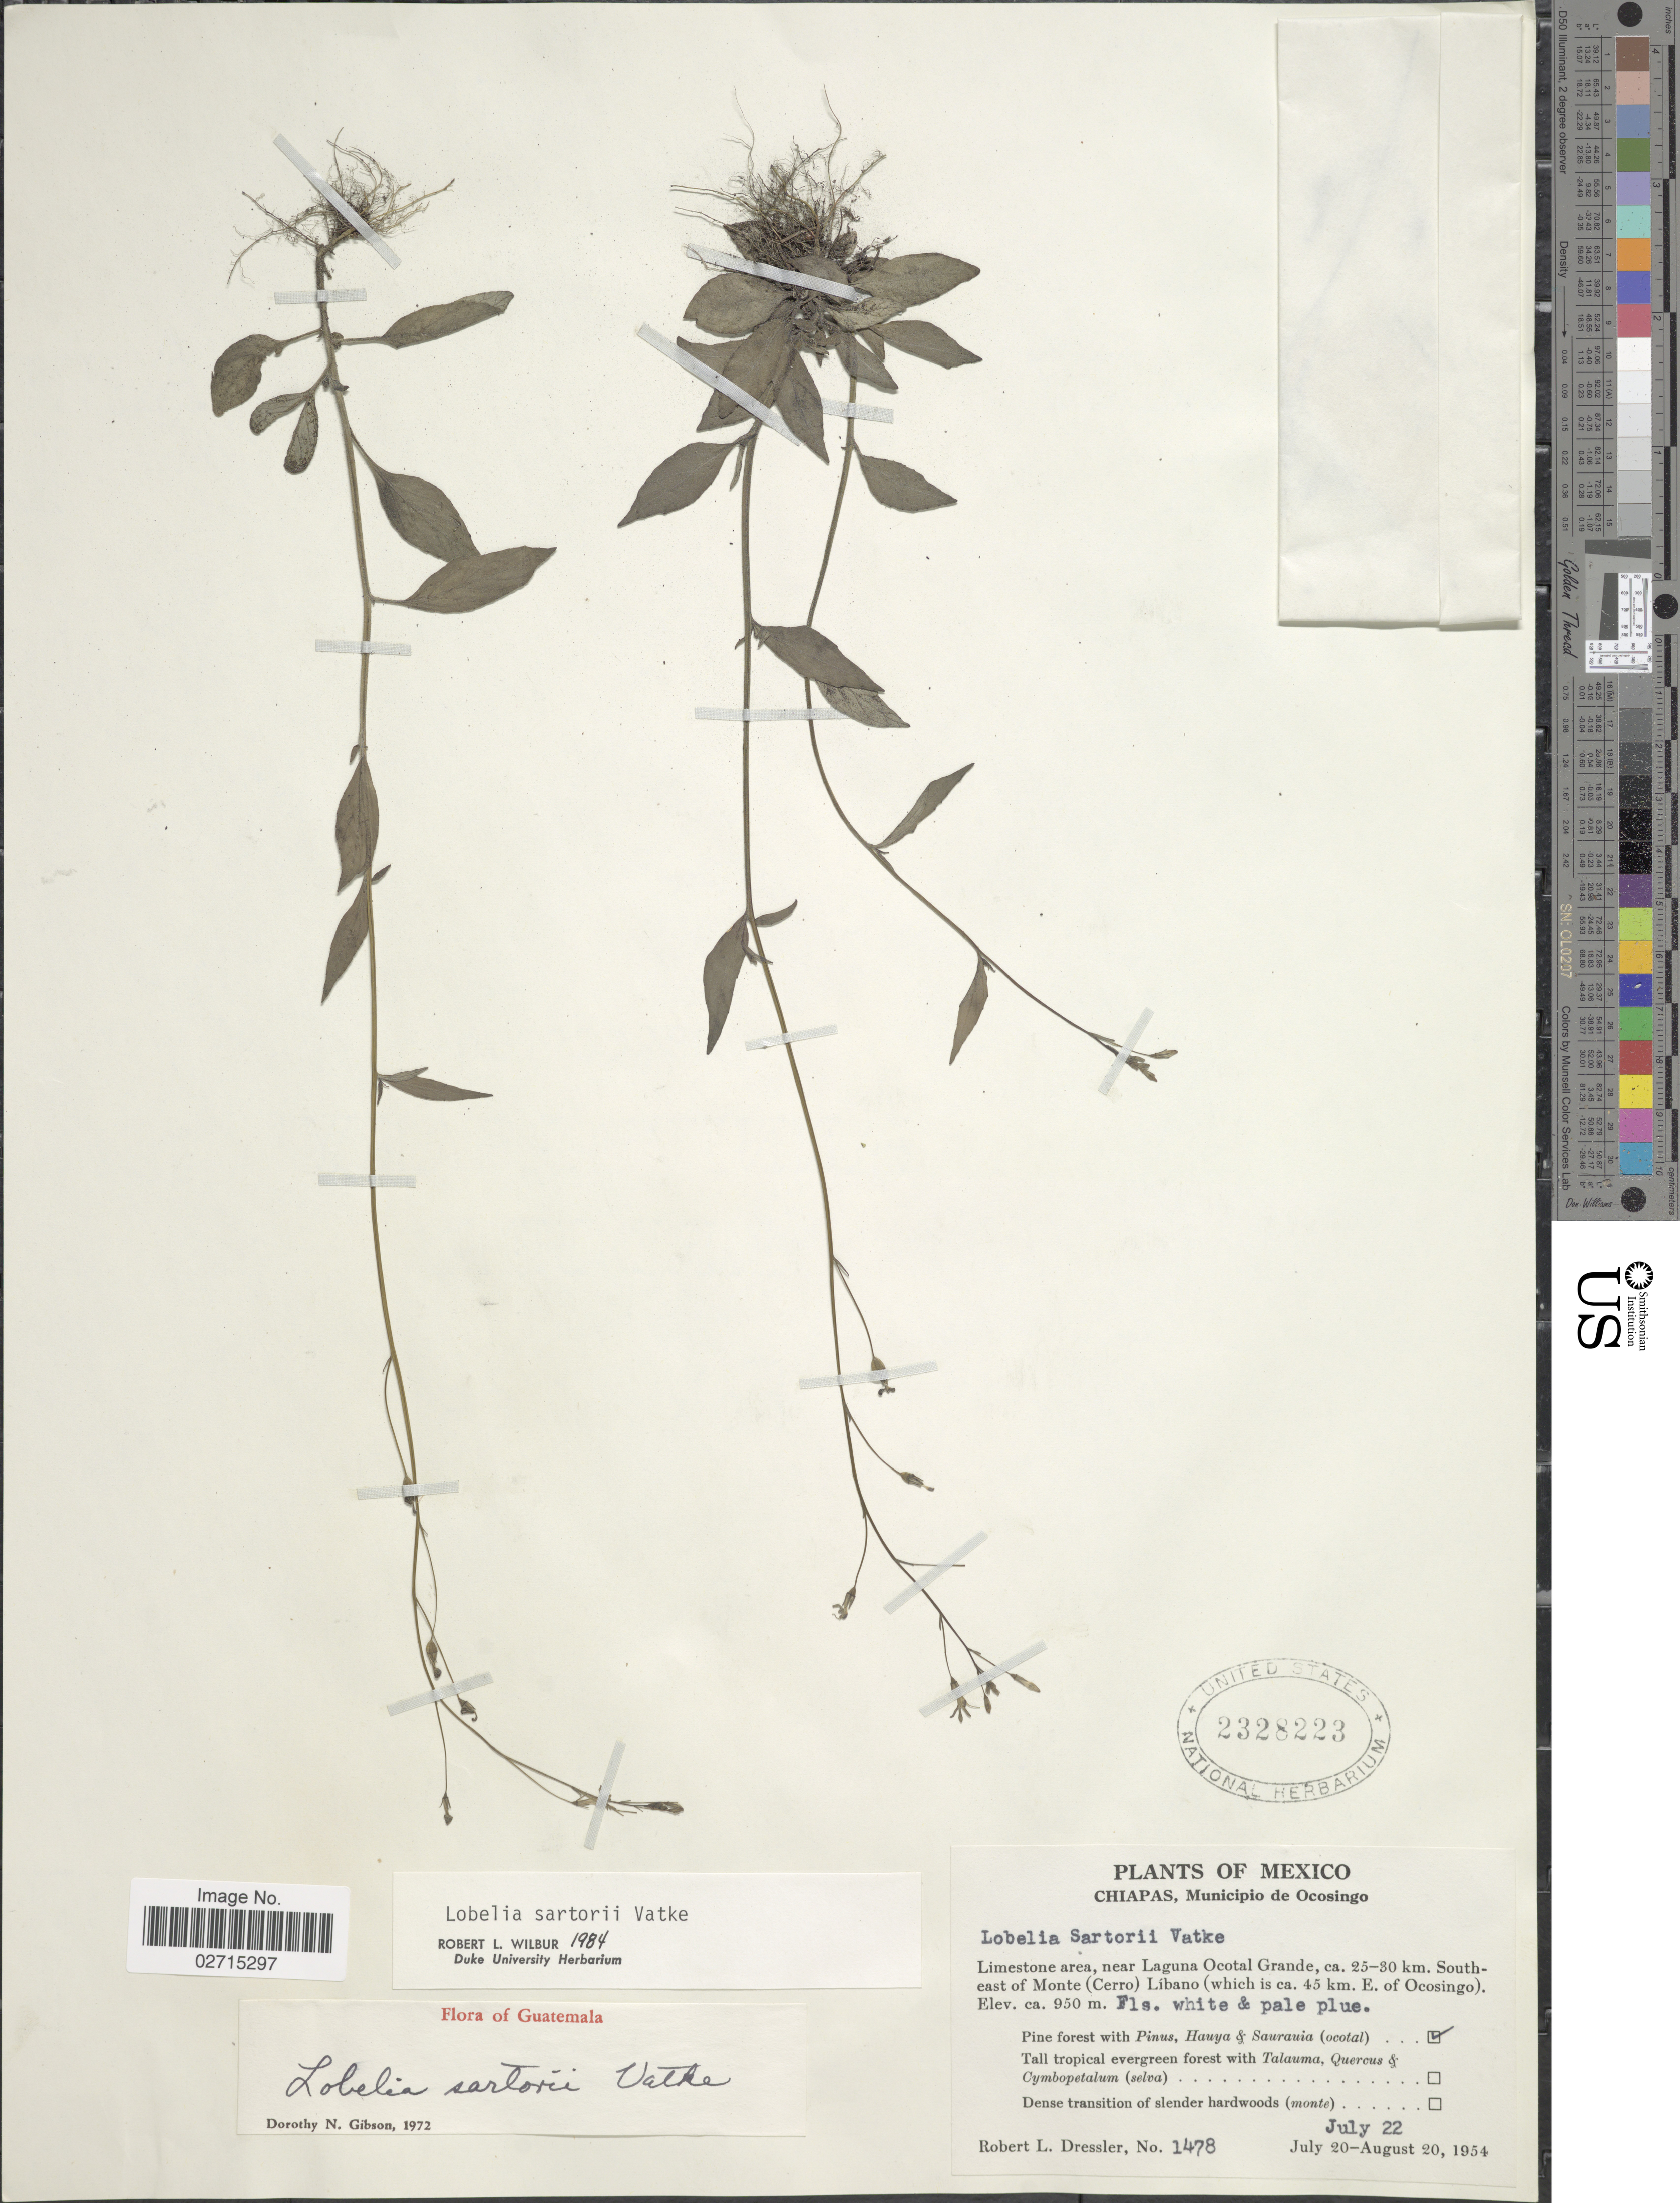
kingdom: Plantae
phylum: Tracheophyta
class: Magnoliopsida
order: Asterales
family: Campanulaceae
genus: Lobelia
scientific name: Lobelia sartorii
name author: Vatke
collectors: R. Dressler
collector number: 1478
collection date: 1954-07-22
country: Mexico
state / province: Chiapas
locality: Municipio de Ocosingo, Limestone area, near Laguna Ocotal Grande, ca. 25-30 km Southeast of Monte (Cerro) Líbano (which is ca. 45 km E. of Ocosingo)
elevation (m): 950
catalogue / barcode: US 2328223